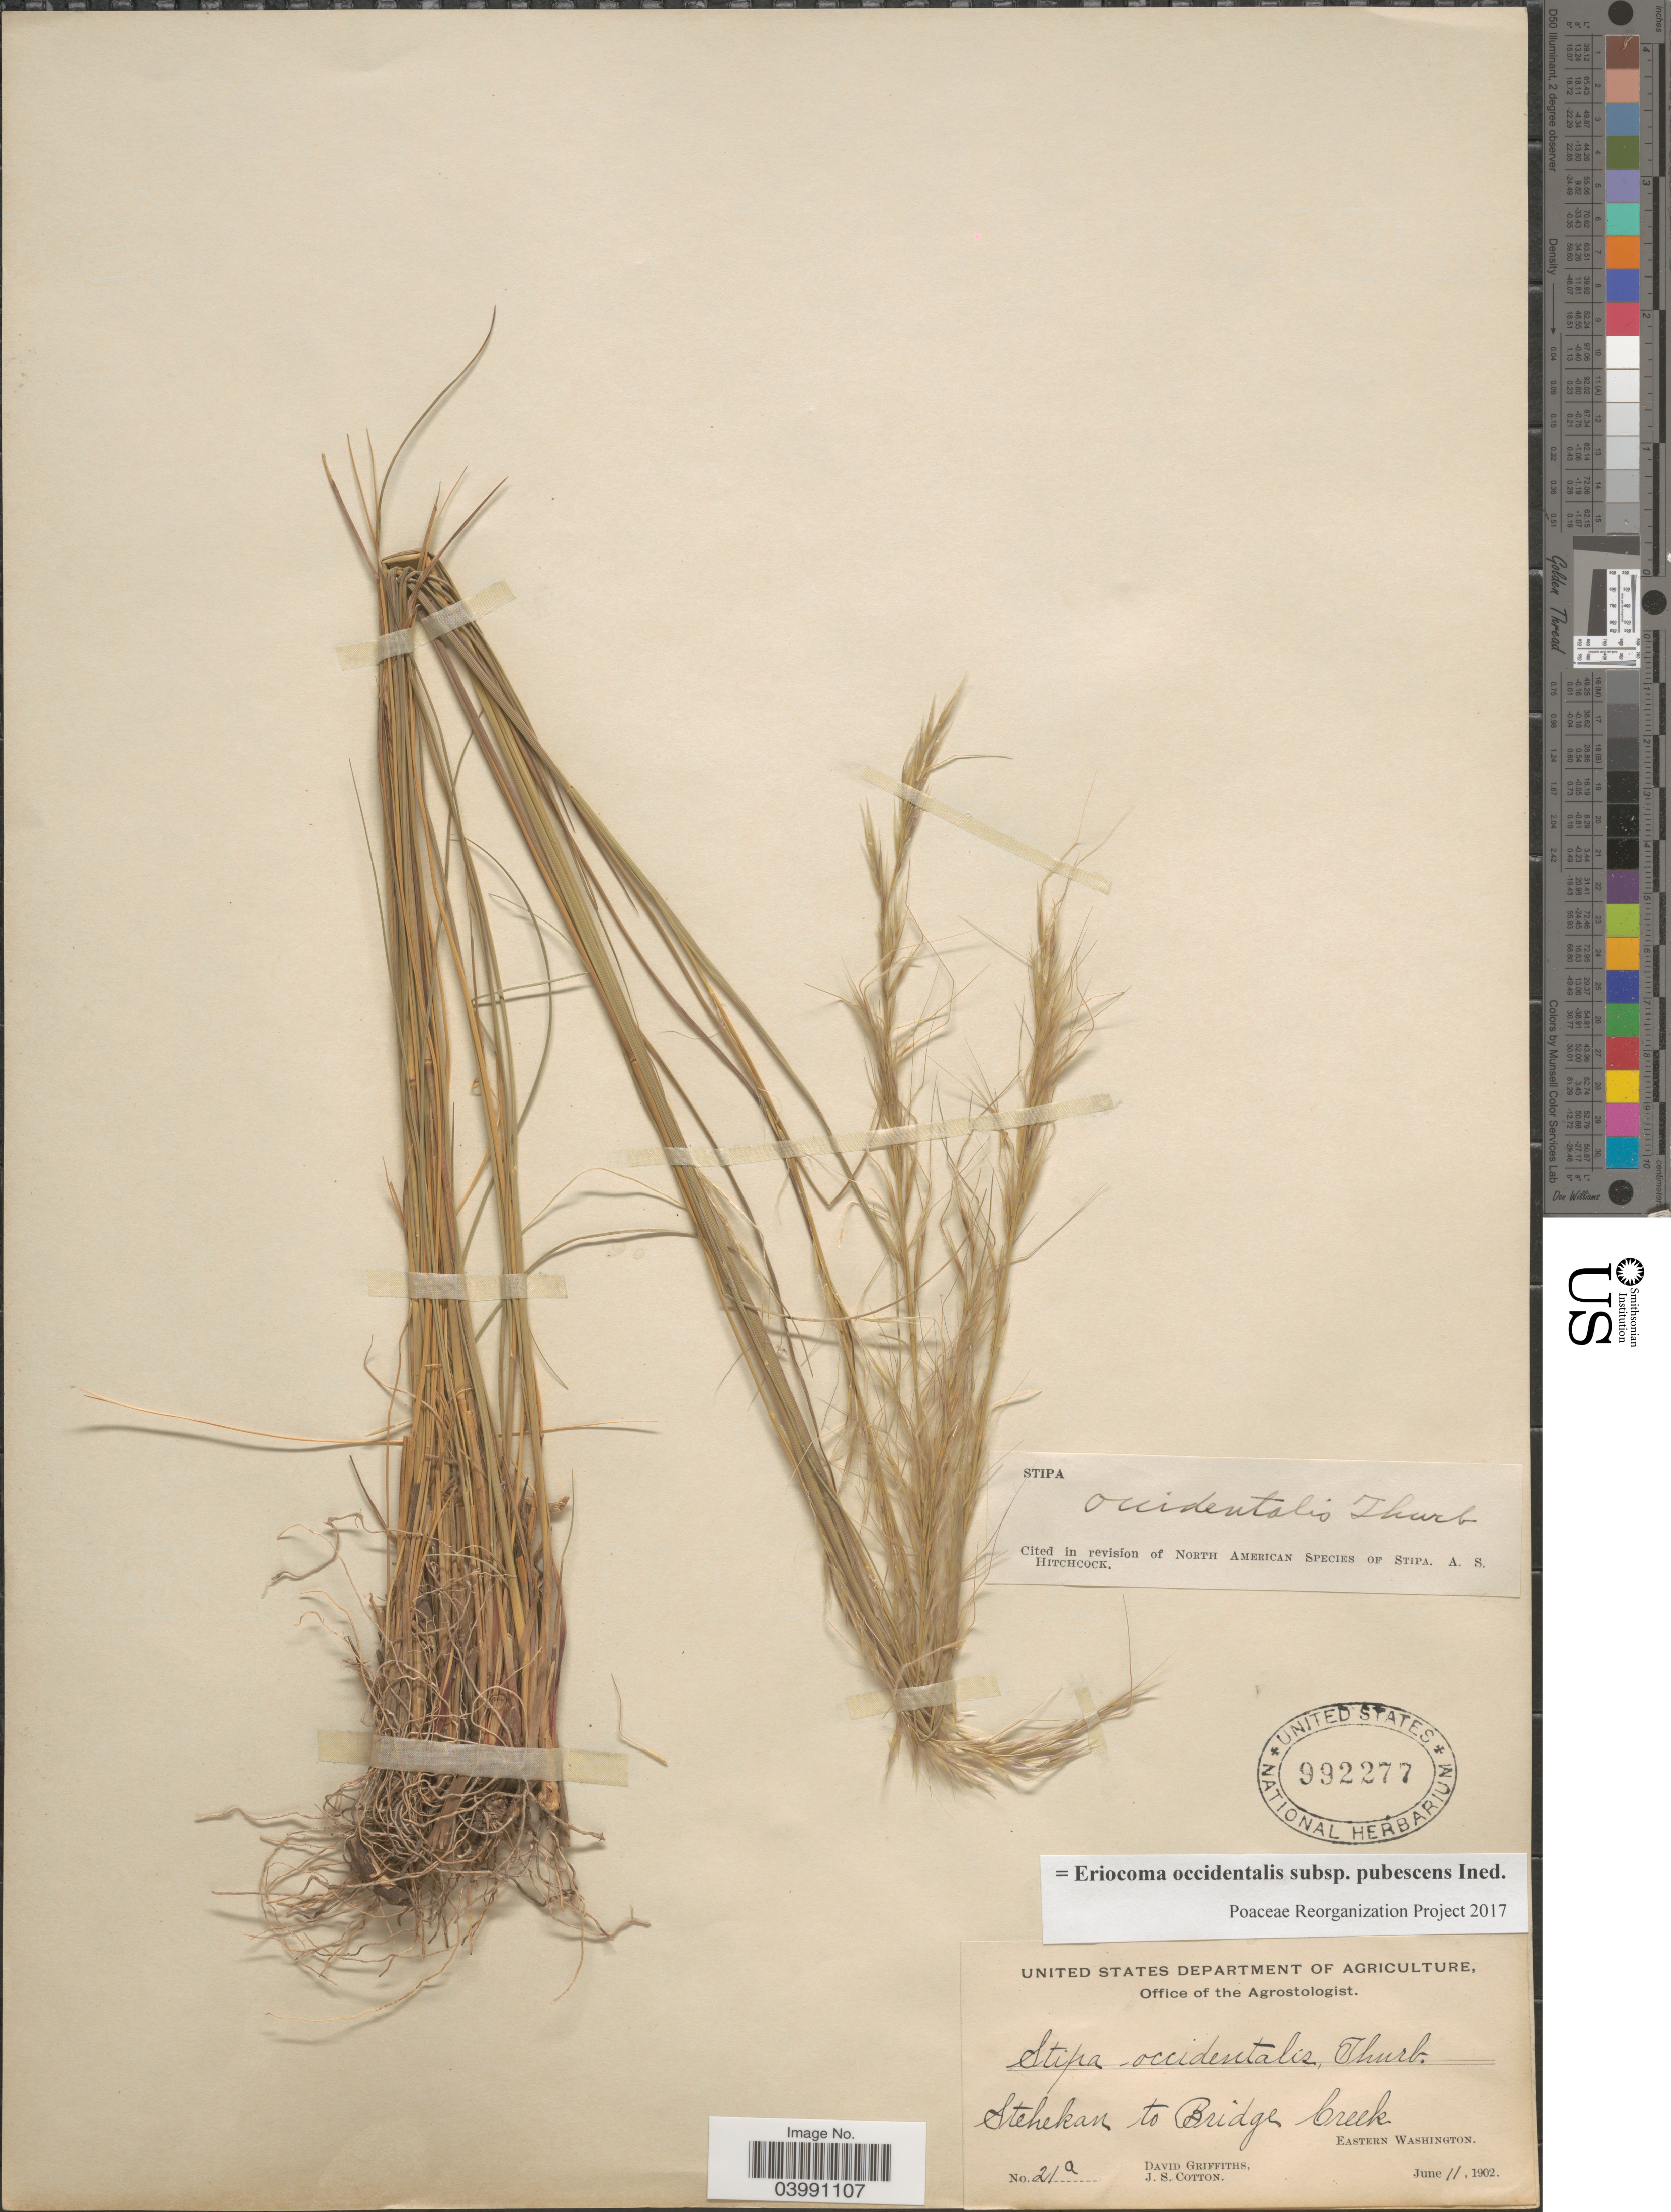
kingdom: Plantae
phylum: Tracheophyta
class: Liliopsida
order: Poales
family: Poaceae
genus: Eriocoma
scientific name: Eriocoma occidentalis subsp. pubescens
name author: (Vasey) Romasch.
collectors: D. Griffiths & J. S. Cotton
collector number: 21a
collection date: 1902-06-11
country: United States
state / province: Washington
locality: Stehekan to Bridge Creek. Eastern Washington.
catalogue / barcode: US 992277